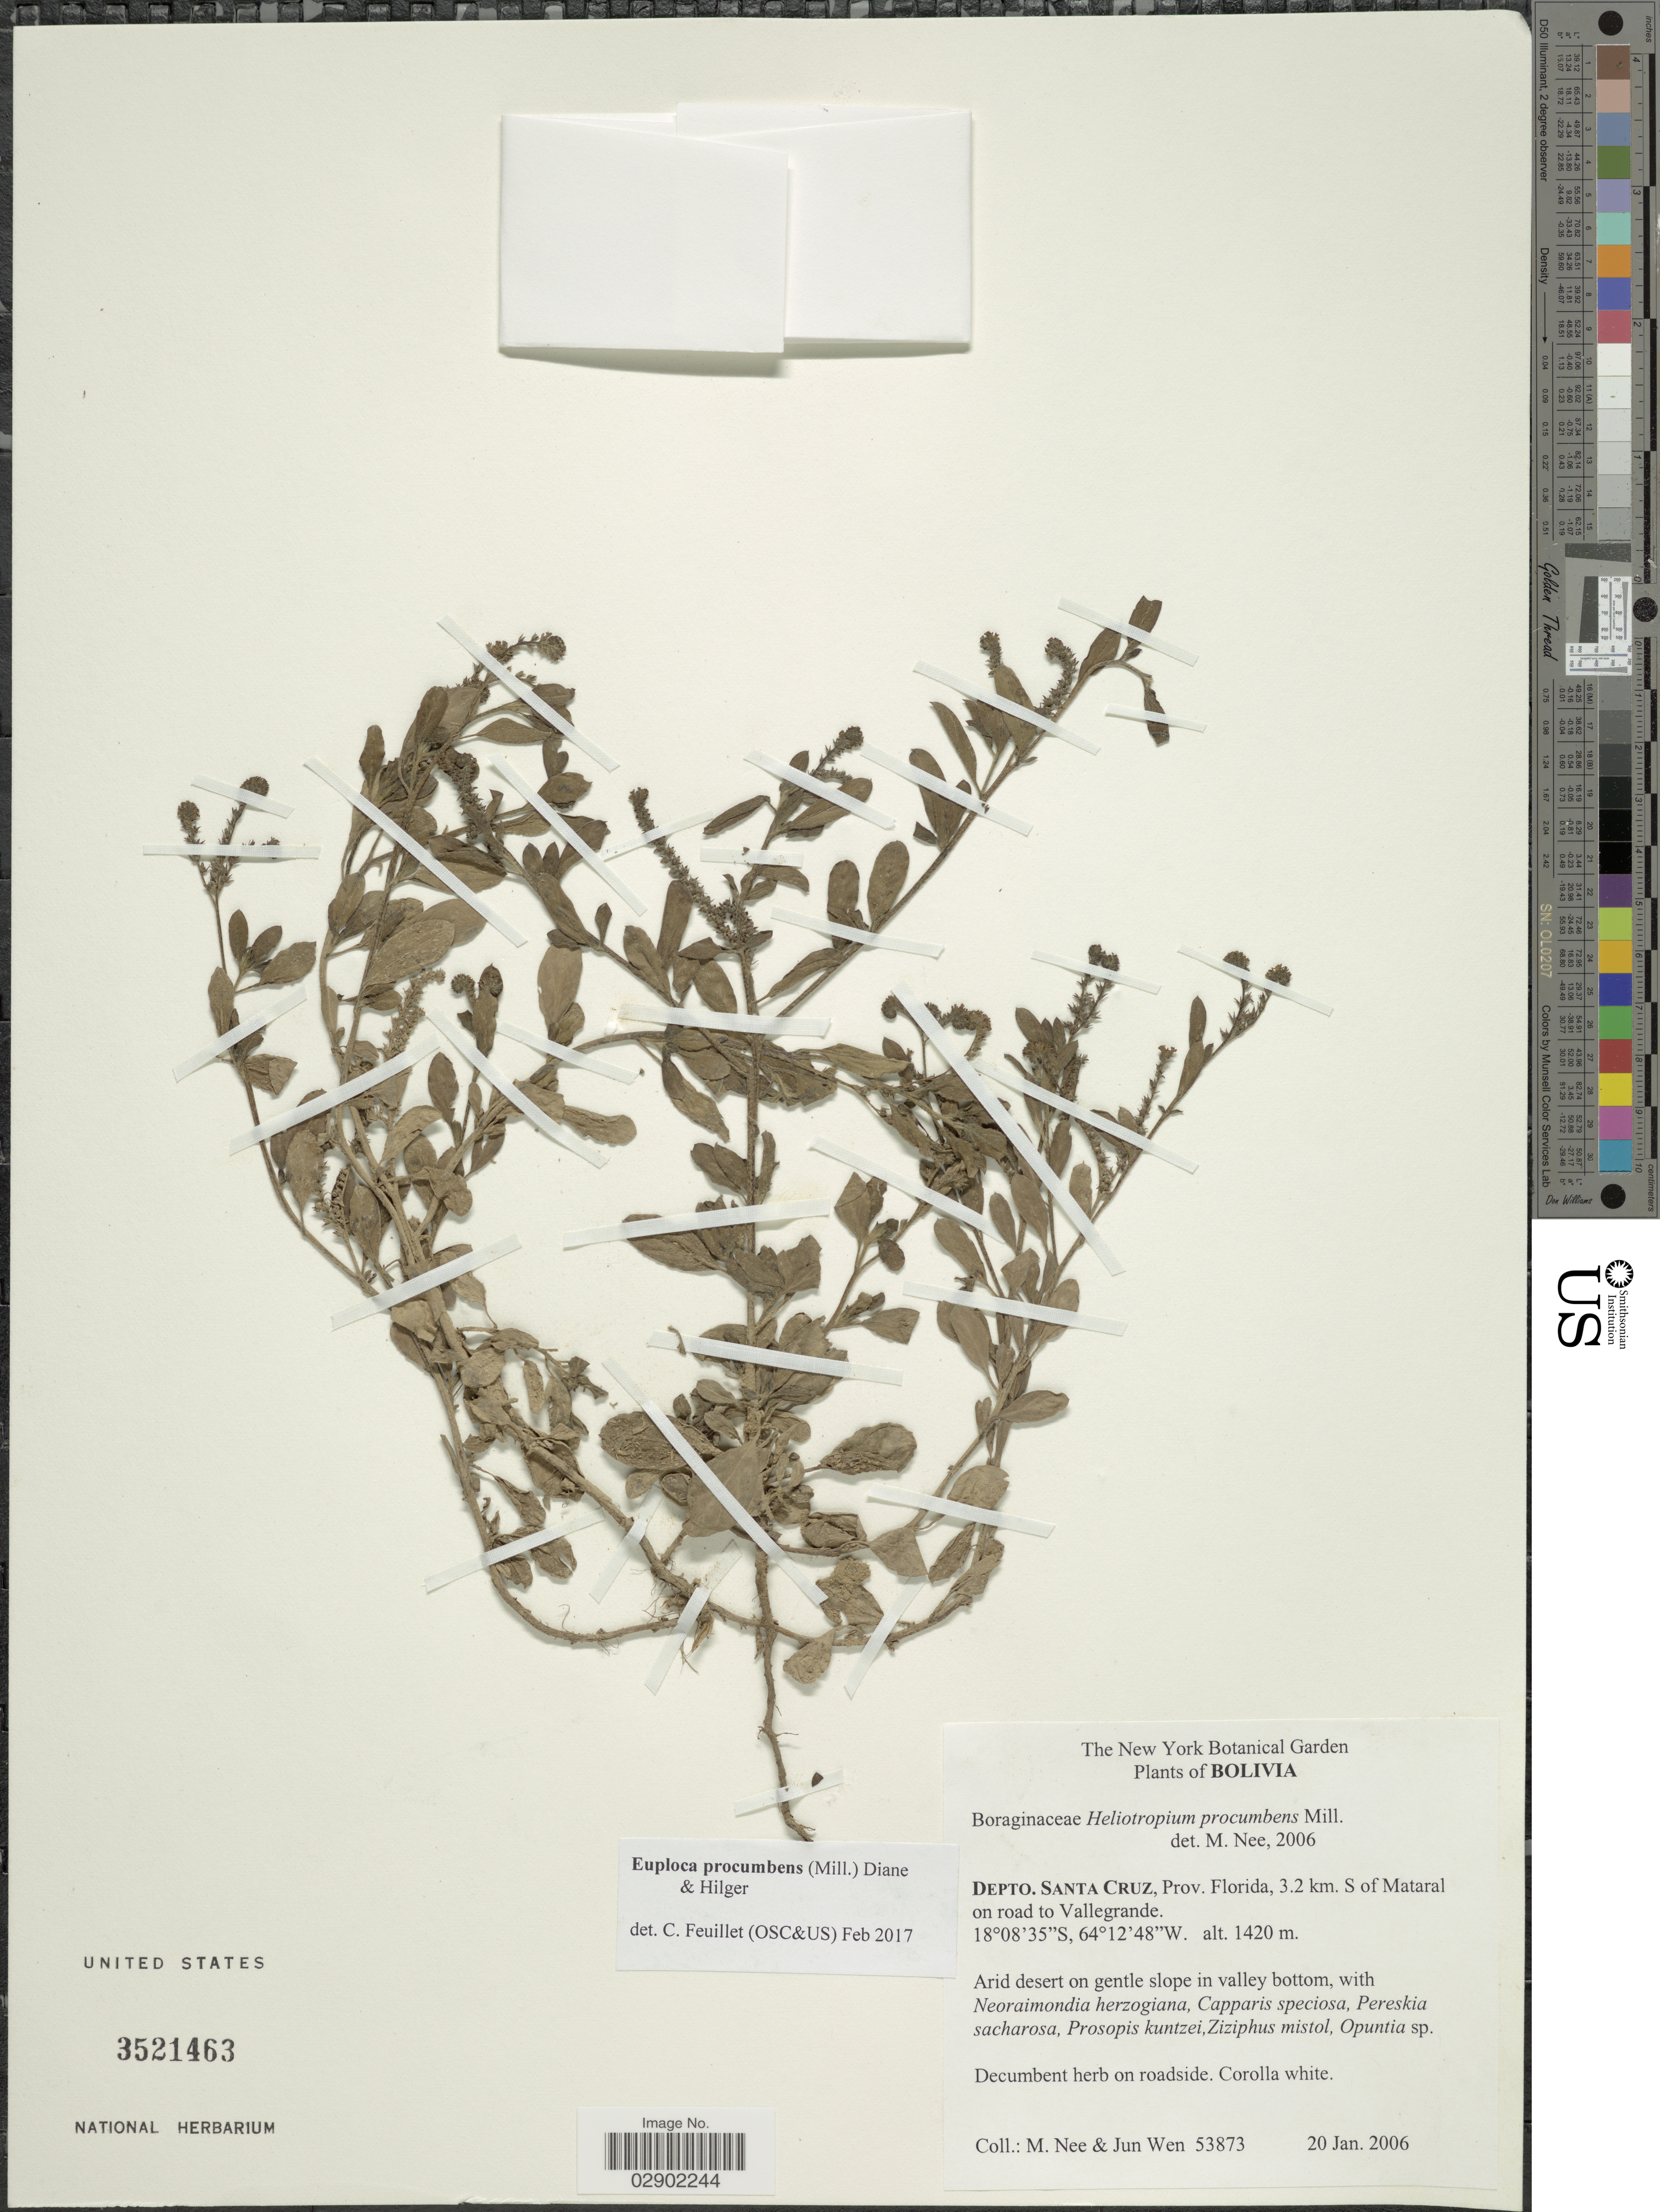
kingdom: Plantae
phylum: Tracheophyta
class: Magnoliopsida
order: Boraginales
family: Heliotropiaceae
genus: Euploca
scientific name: Euploca procumbens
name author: (Mill.) Diane & Hilger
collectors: M. Nee & J. Wen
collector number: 53873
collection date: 2006-01-20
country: Bolivia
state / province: Santa Cruz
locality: Depto. Santa Cruz, Prov. Florida, 3.2 km. S of Mataral on road to Vallegrande.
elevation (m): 1420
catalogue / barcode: US 3521463